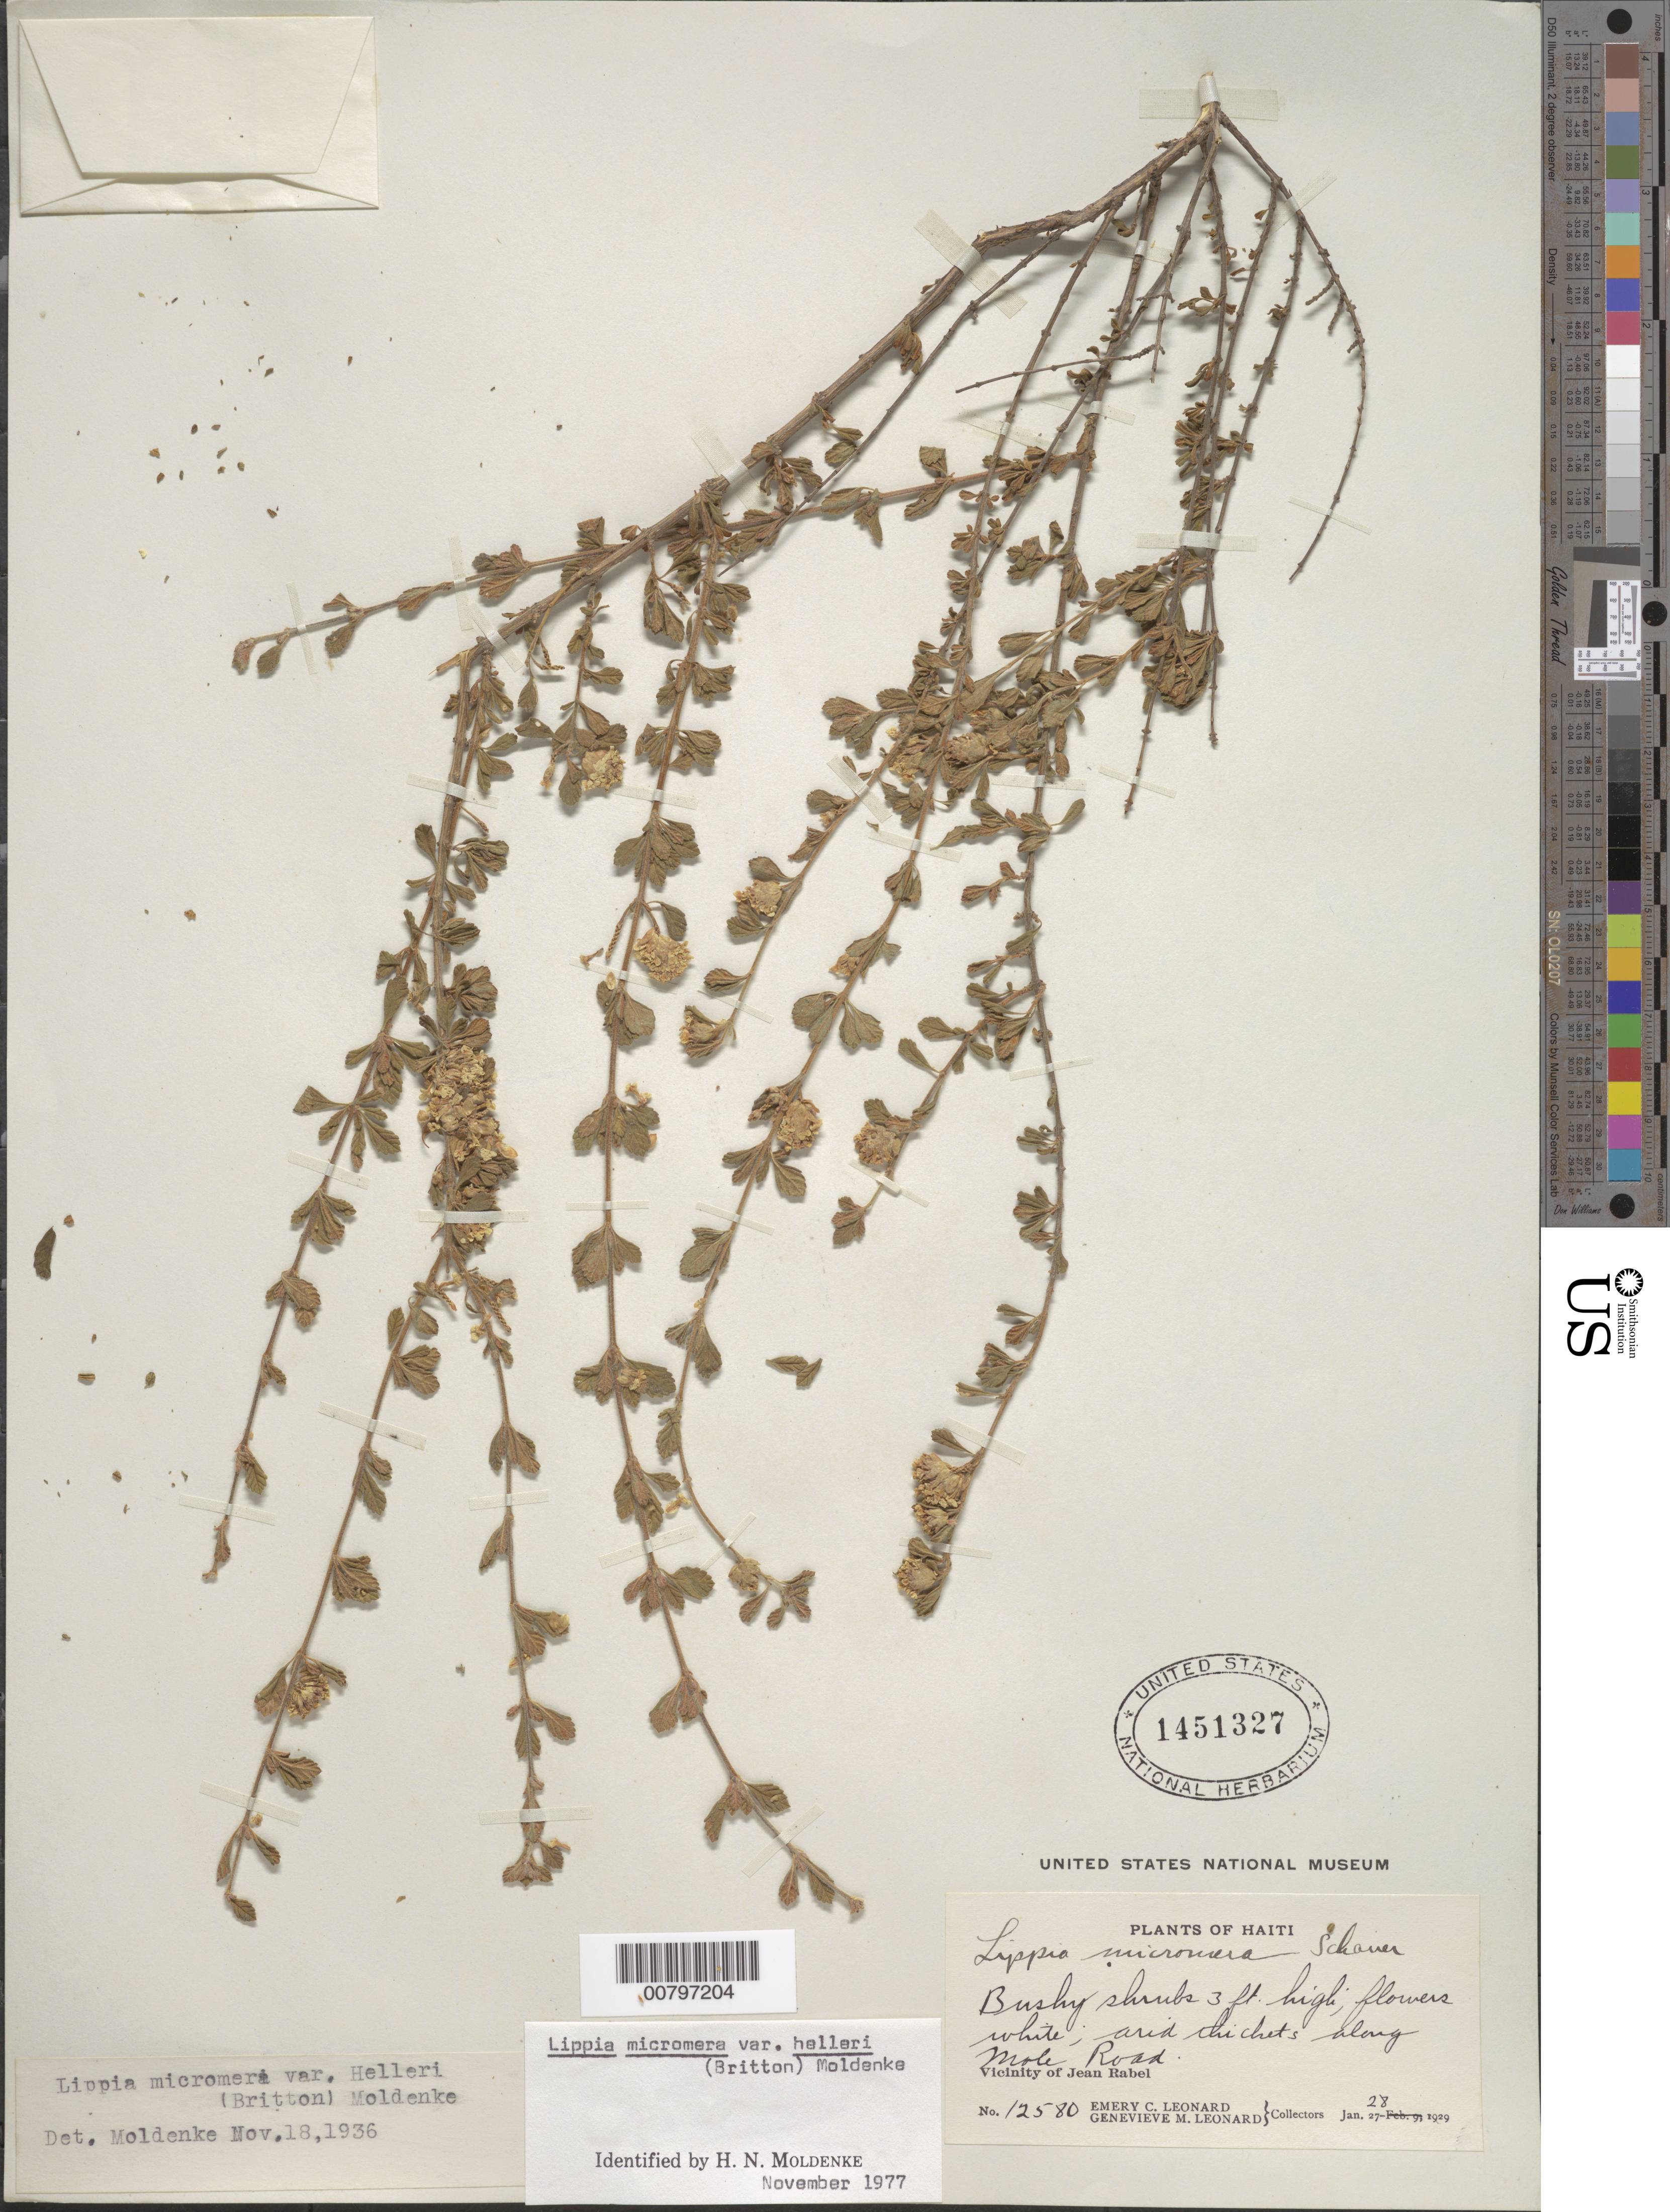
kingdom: Plantae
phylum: Tracheophyta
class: Magnoliopsida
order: Lamiales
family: Verbenaceae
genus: Lippia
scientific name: Lippia micromera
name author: Schauer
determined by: Moldenke, H. N.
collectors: E. C. Leonard & G. M. Leonard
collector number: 12580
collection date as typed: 28 Jan 1929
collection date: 1929-01-28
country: Haiti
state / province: Nord-Ouest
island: Hispaniola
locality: Vicinity of Jean Rabel, Mole Road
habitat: Arid thickets along road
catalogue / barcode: US 1451327